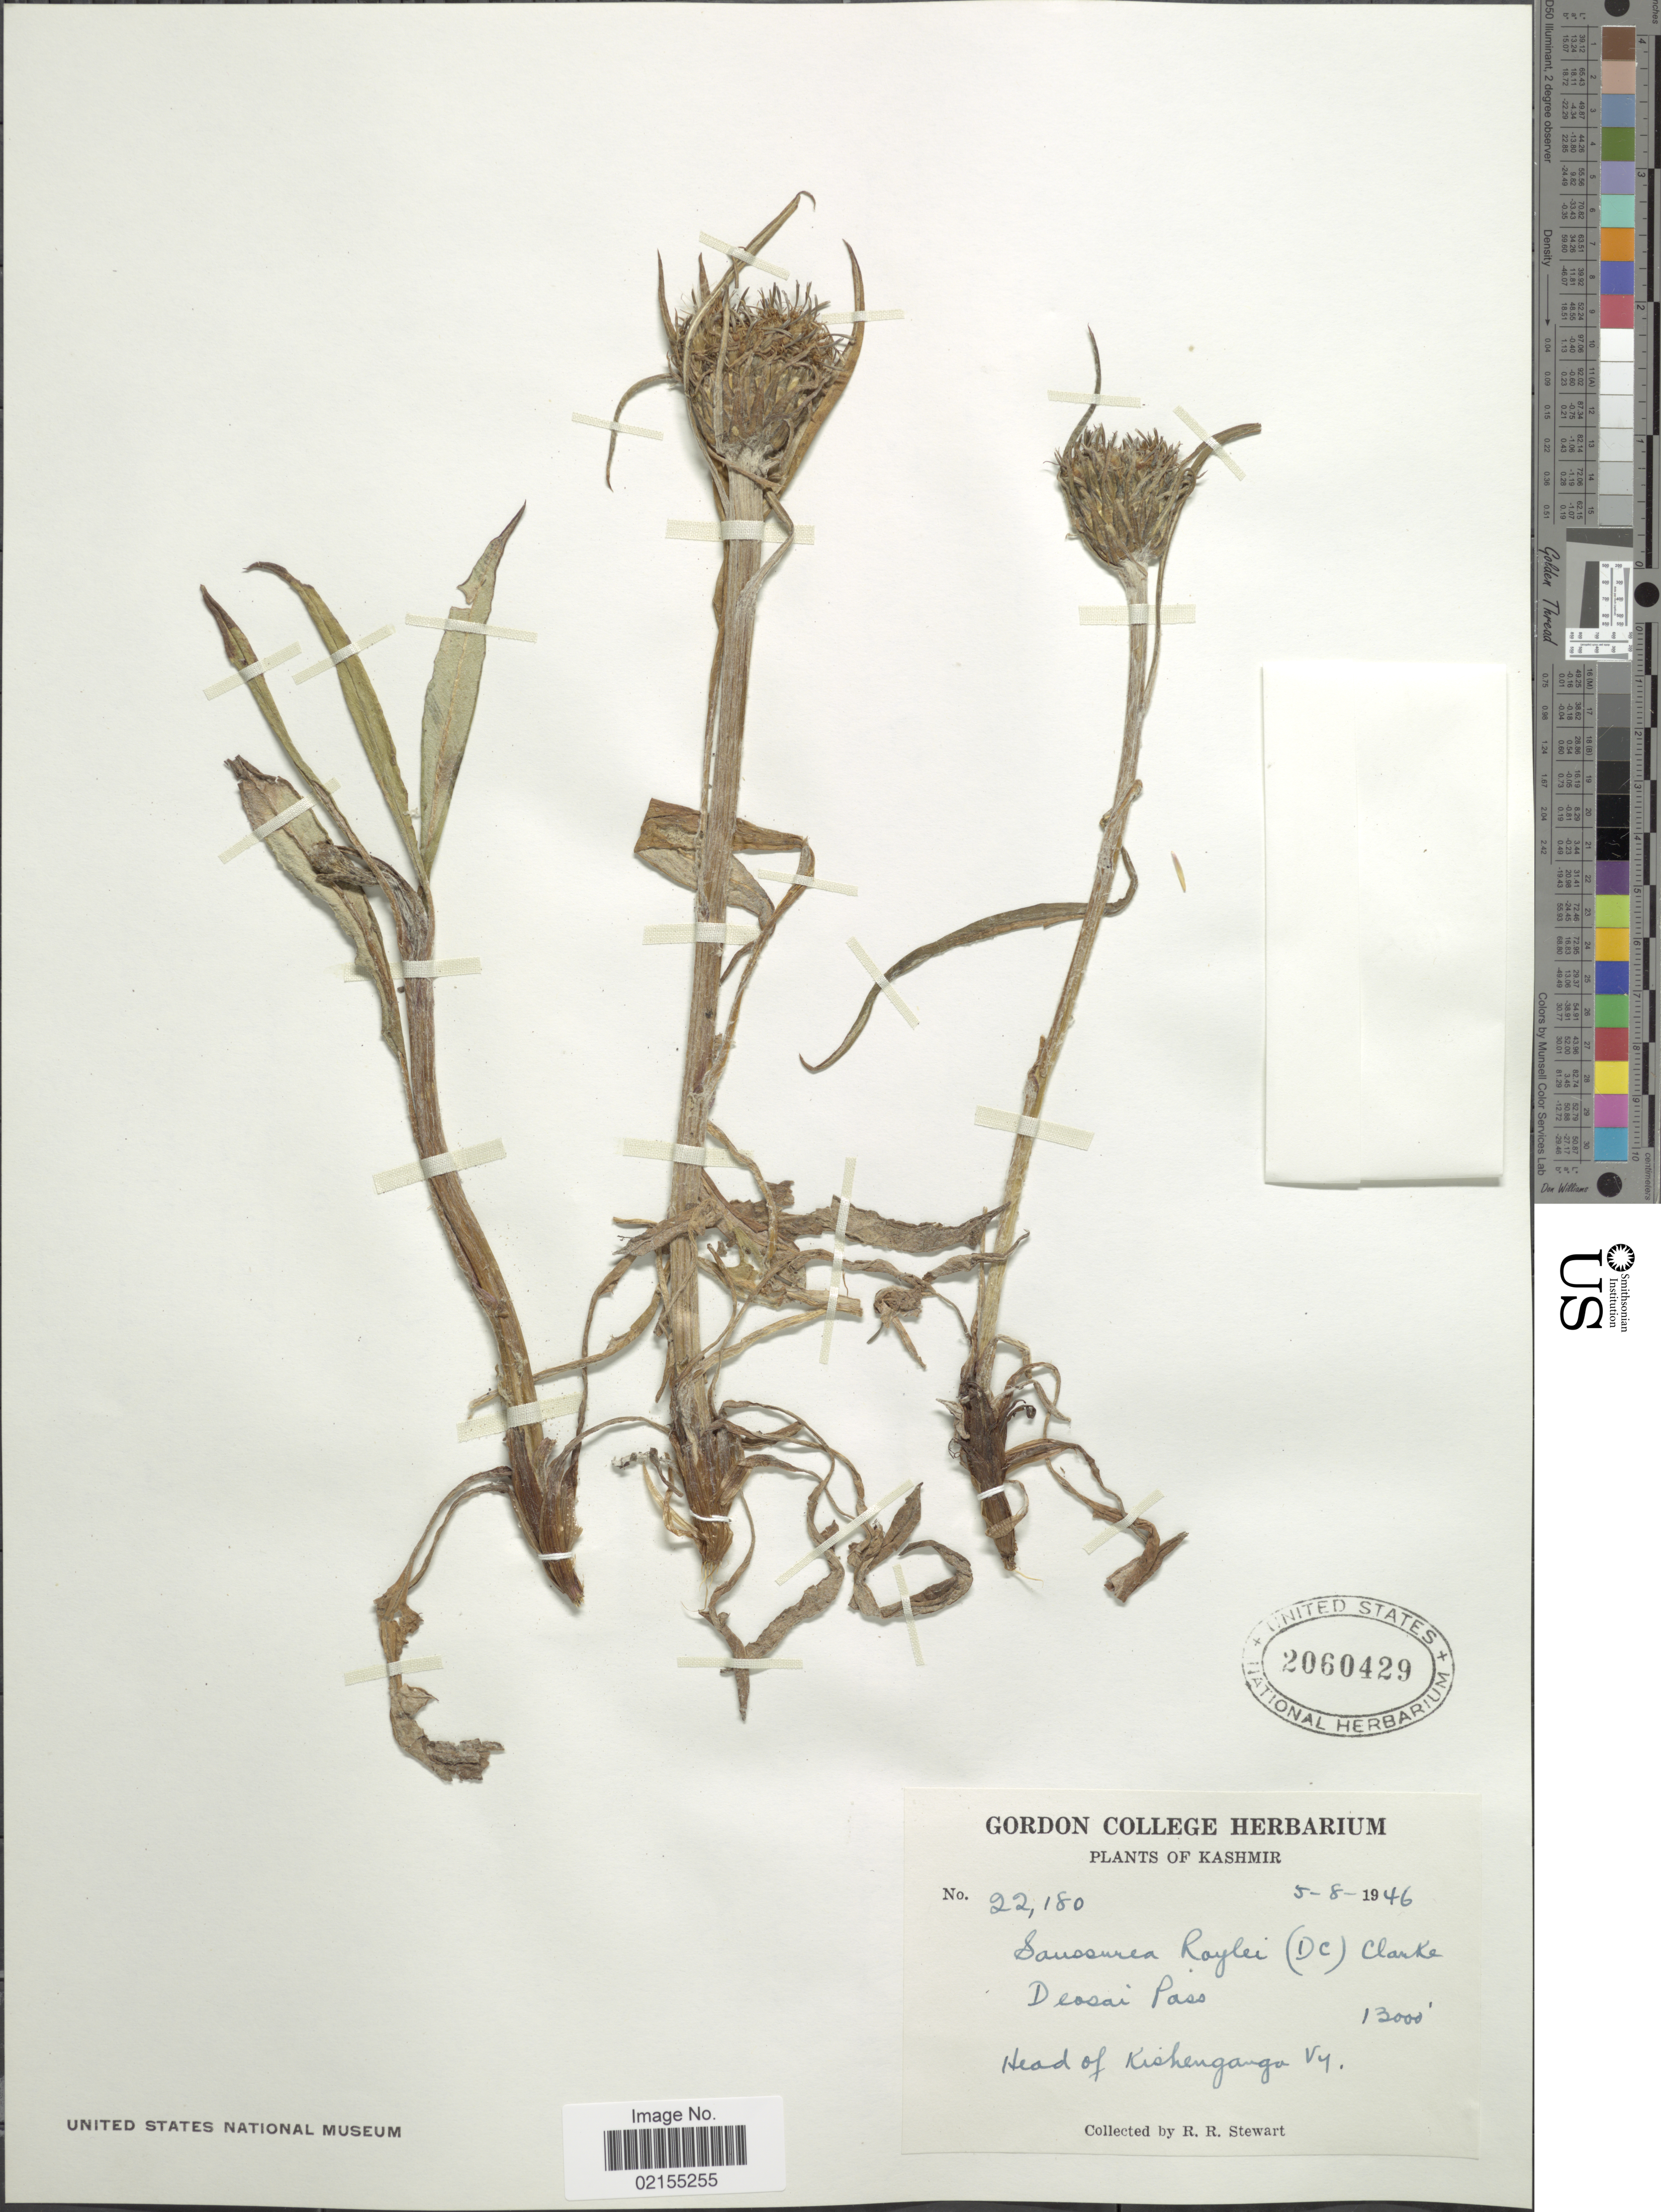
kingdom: Plantae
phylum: Tracheophyta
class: Magnoliopsida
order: Asterales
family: Asteraceae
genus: Saussurea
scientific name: Saussurea roylei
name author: C.B. Clarke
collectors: R. R. Stewart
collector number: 22180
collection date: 1946-08-05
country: India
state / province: Jammu and Kashmir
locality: Kashmir, Deosai Pass, Head of Kishenganga V4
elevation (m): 3962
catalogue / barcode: US 2060429